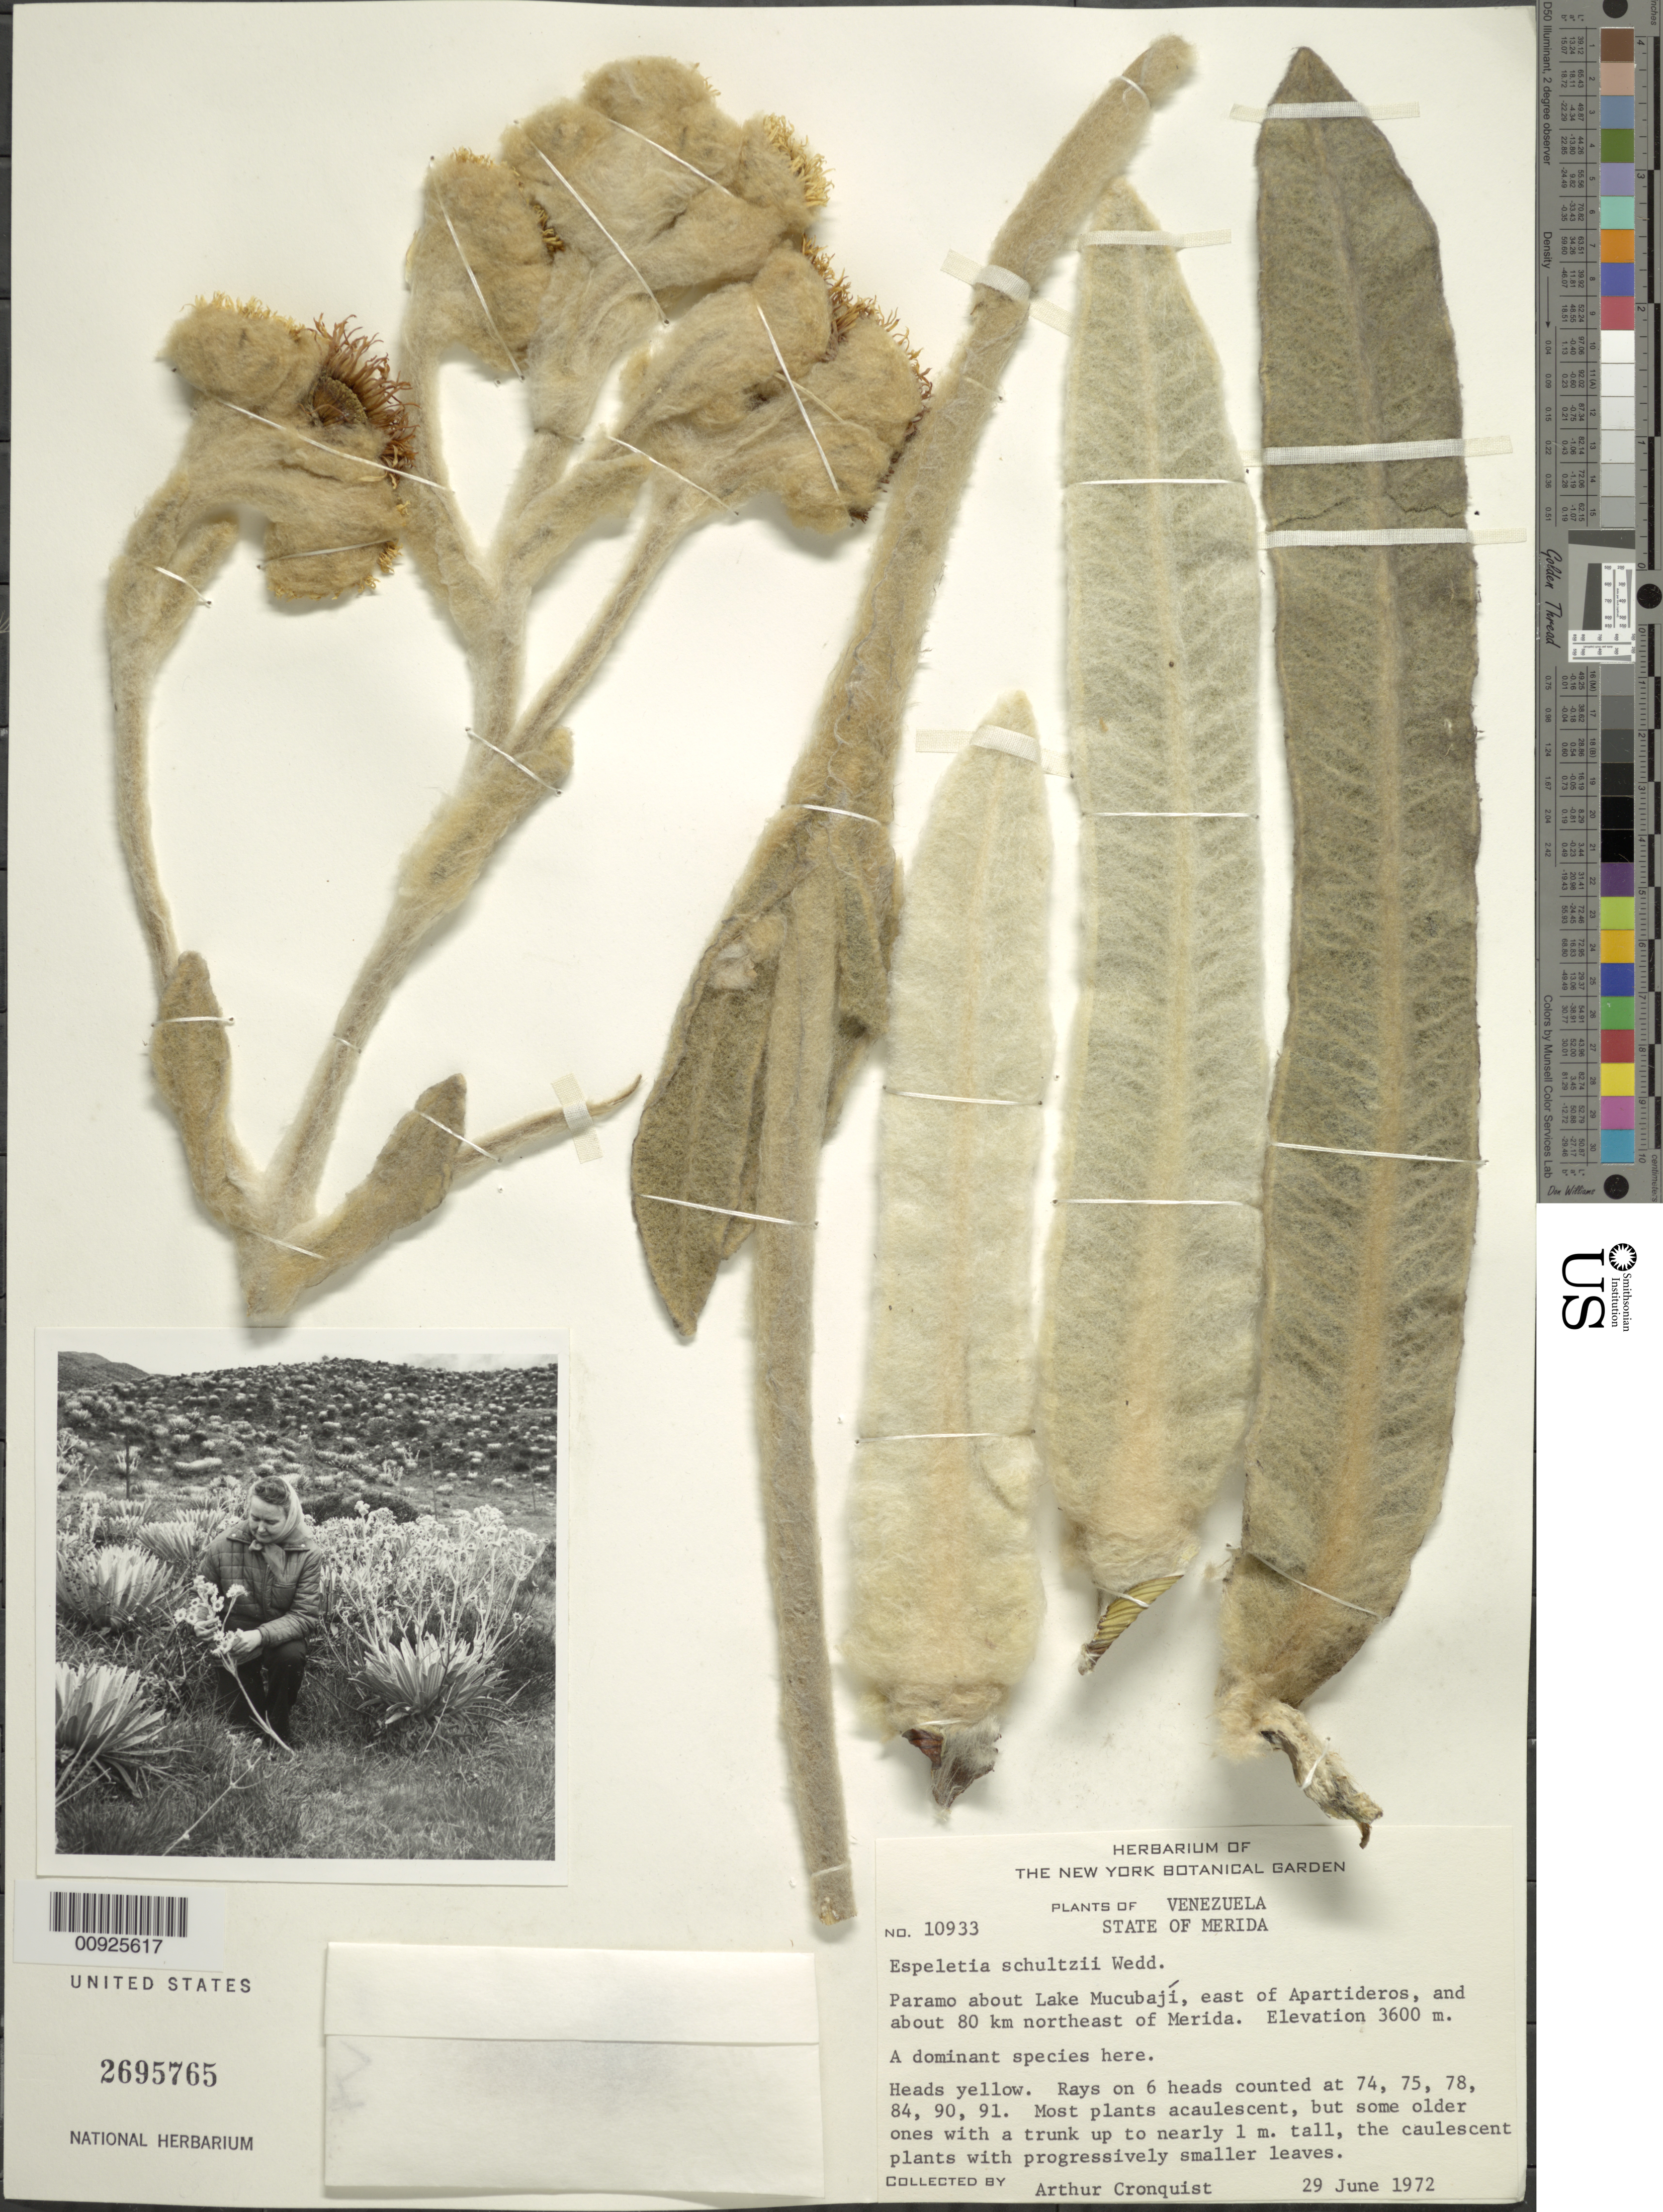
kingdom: Plantae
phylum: Tracheophyta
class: Magnoliopsida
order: Asterales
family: Asteraceae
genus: Espeletia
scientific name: Espeletia schultzii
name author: Wedd.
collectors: A. J. Cronquist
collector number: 10933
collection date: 1972-06-29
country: Venezuela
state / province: Mérida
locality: Páramo about Lake Mucubají, E of Apartaderos, about 80 km NE of Méerida.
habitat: Dominant species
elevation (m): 3600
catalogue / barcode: US 2695765